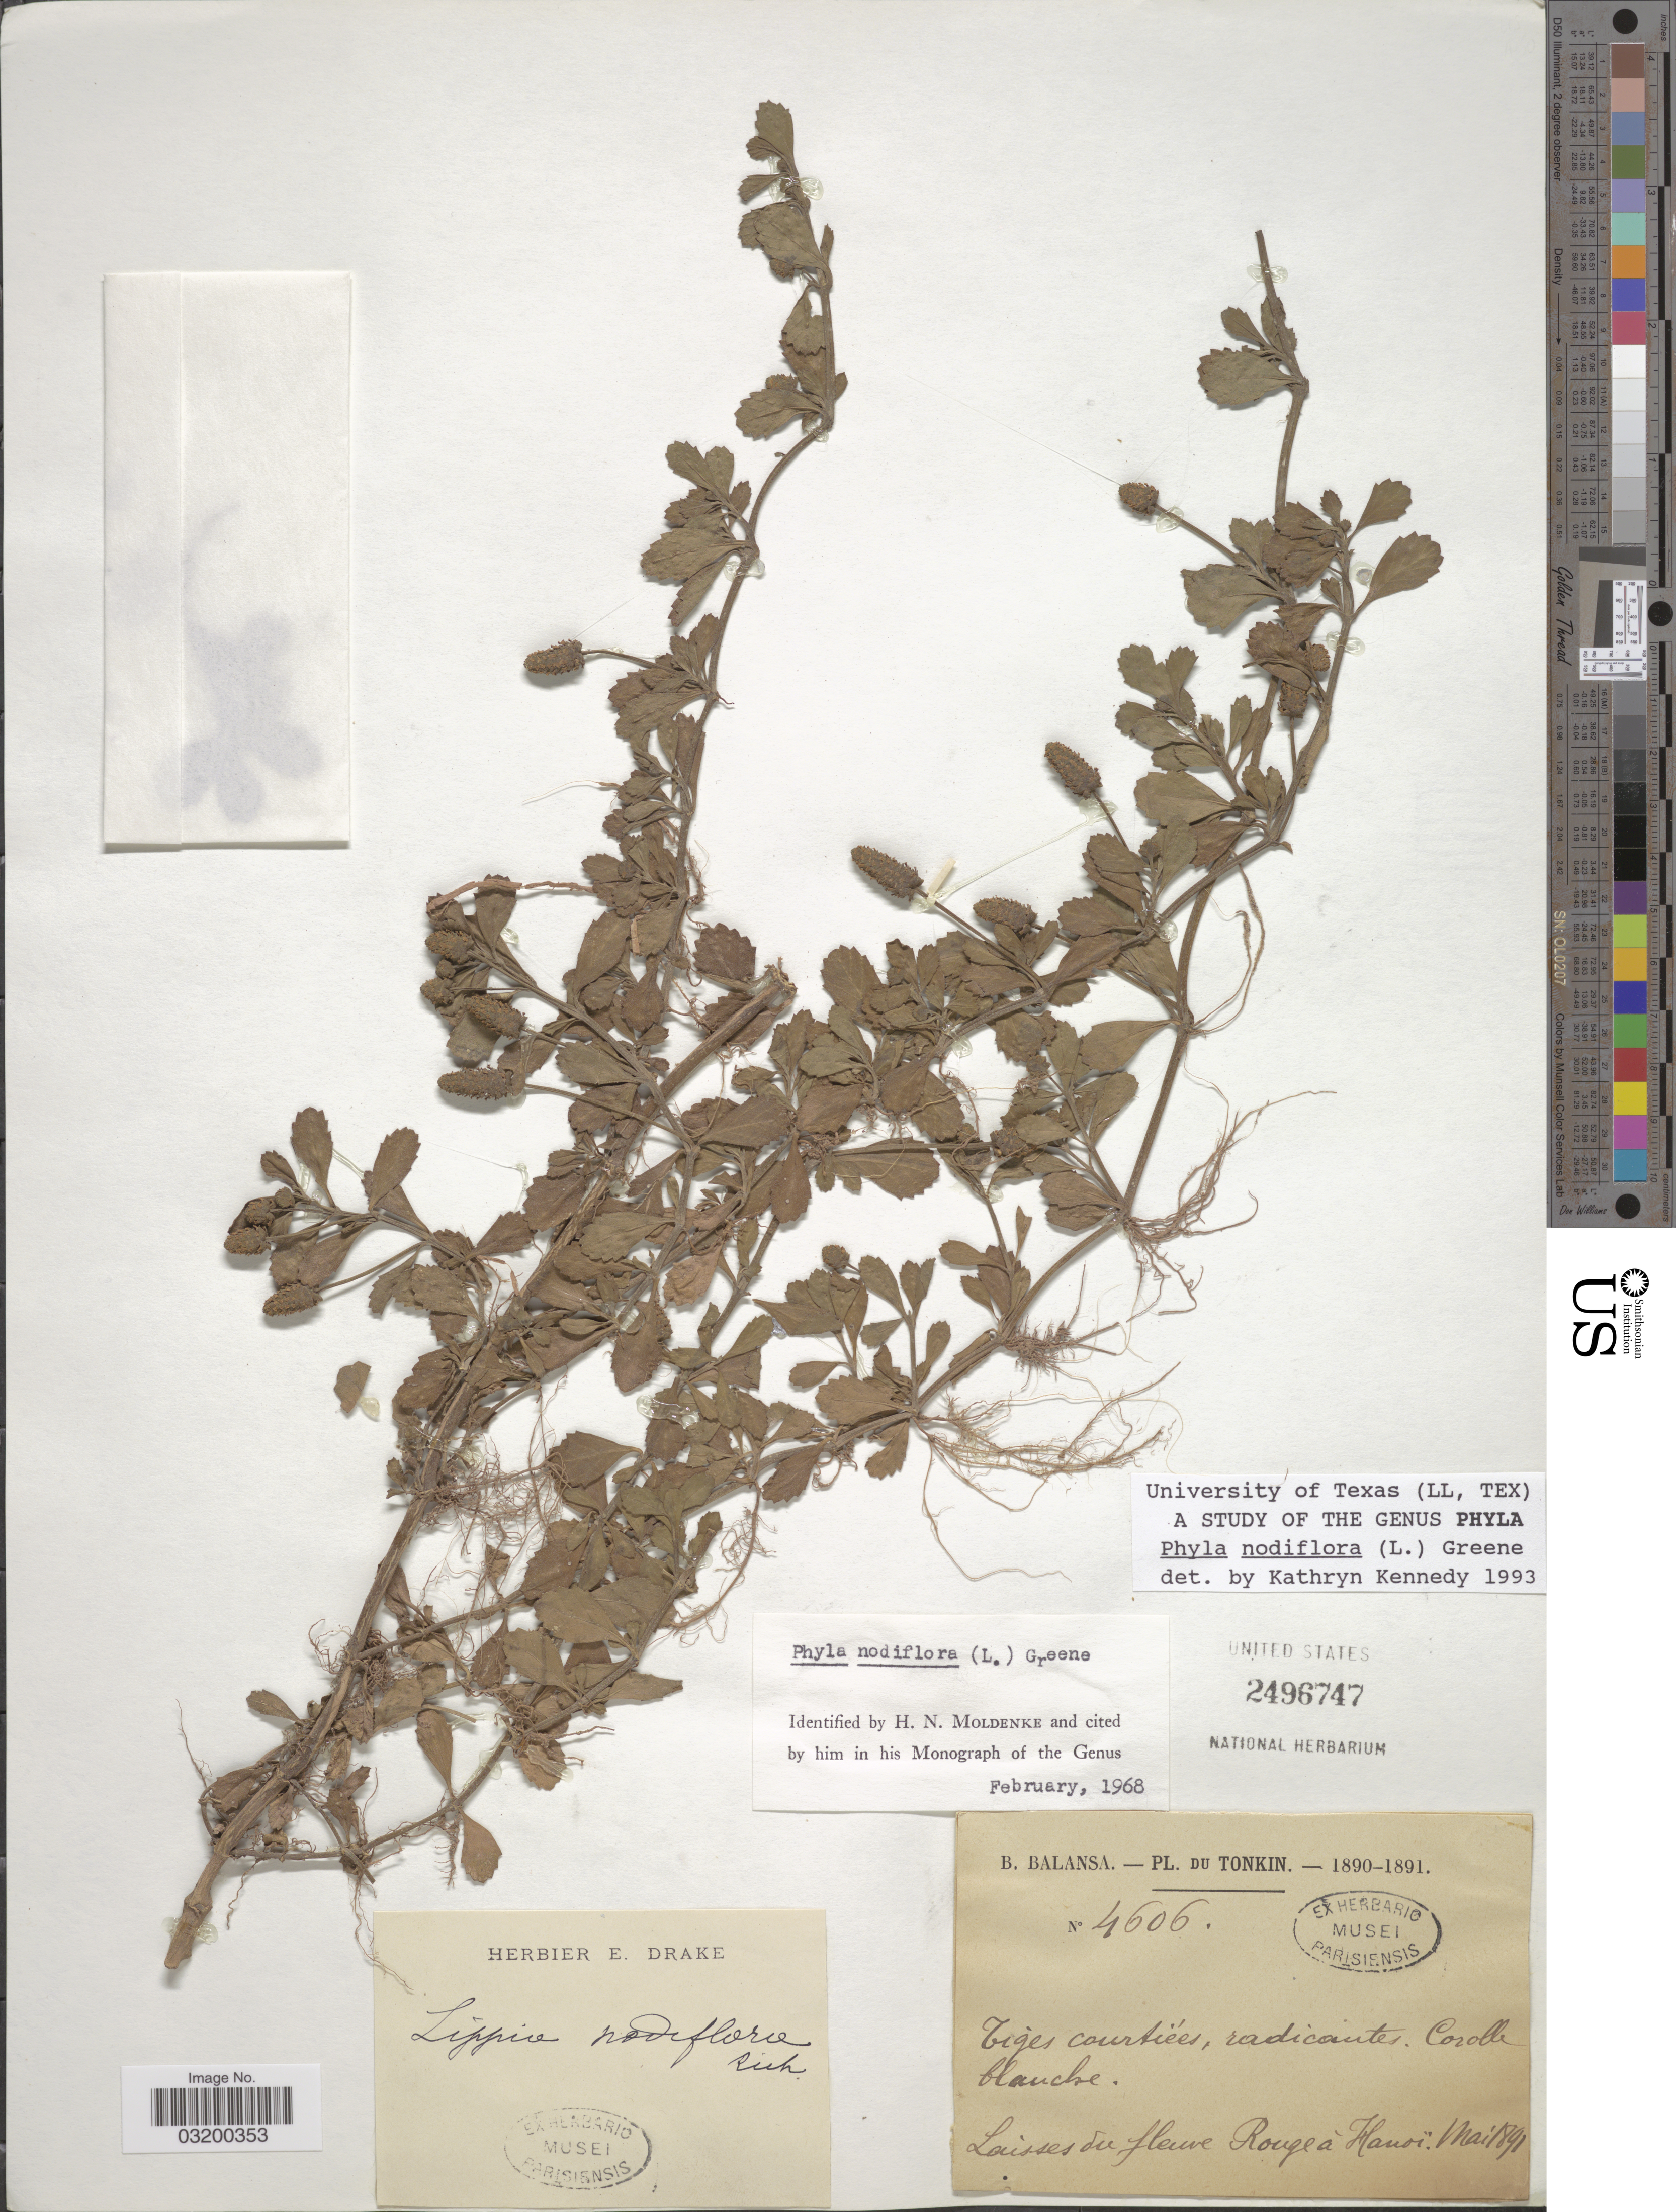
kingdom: Plantae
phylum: Tracheophyta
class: Magnoliopsida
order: Lamiales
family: Verbenaceae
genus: Phyla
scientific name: Phyla nodiflora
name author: (L.) Greene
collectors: B. Balansa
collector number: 4606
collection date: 1891-05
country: Vietnam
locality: Tonkin. Rouge á Hanoï.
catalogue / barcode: US 2496747